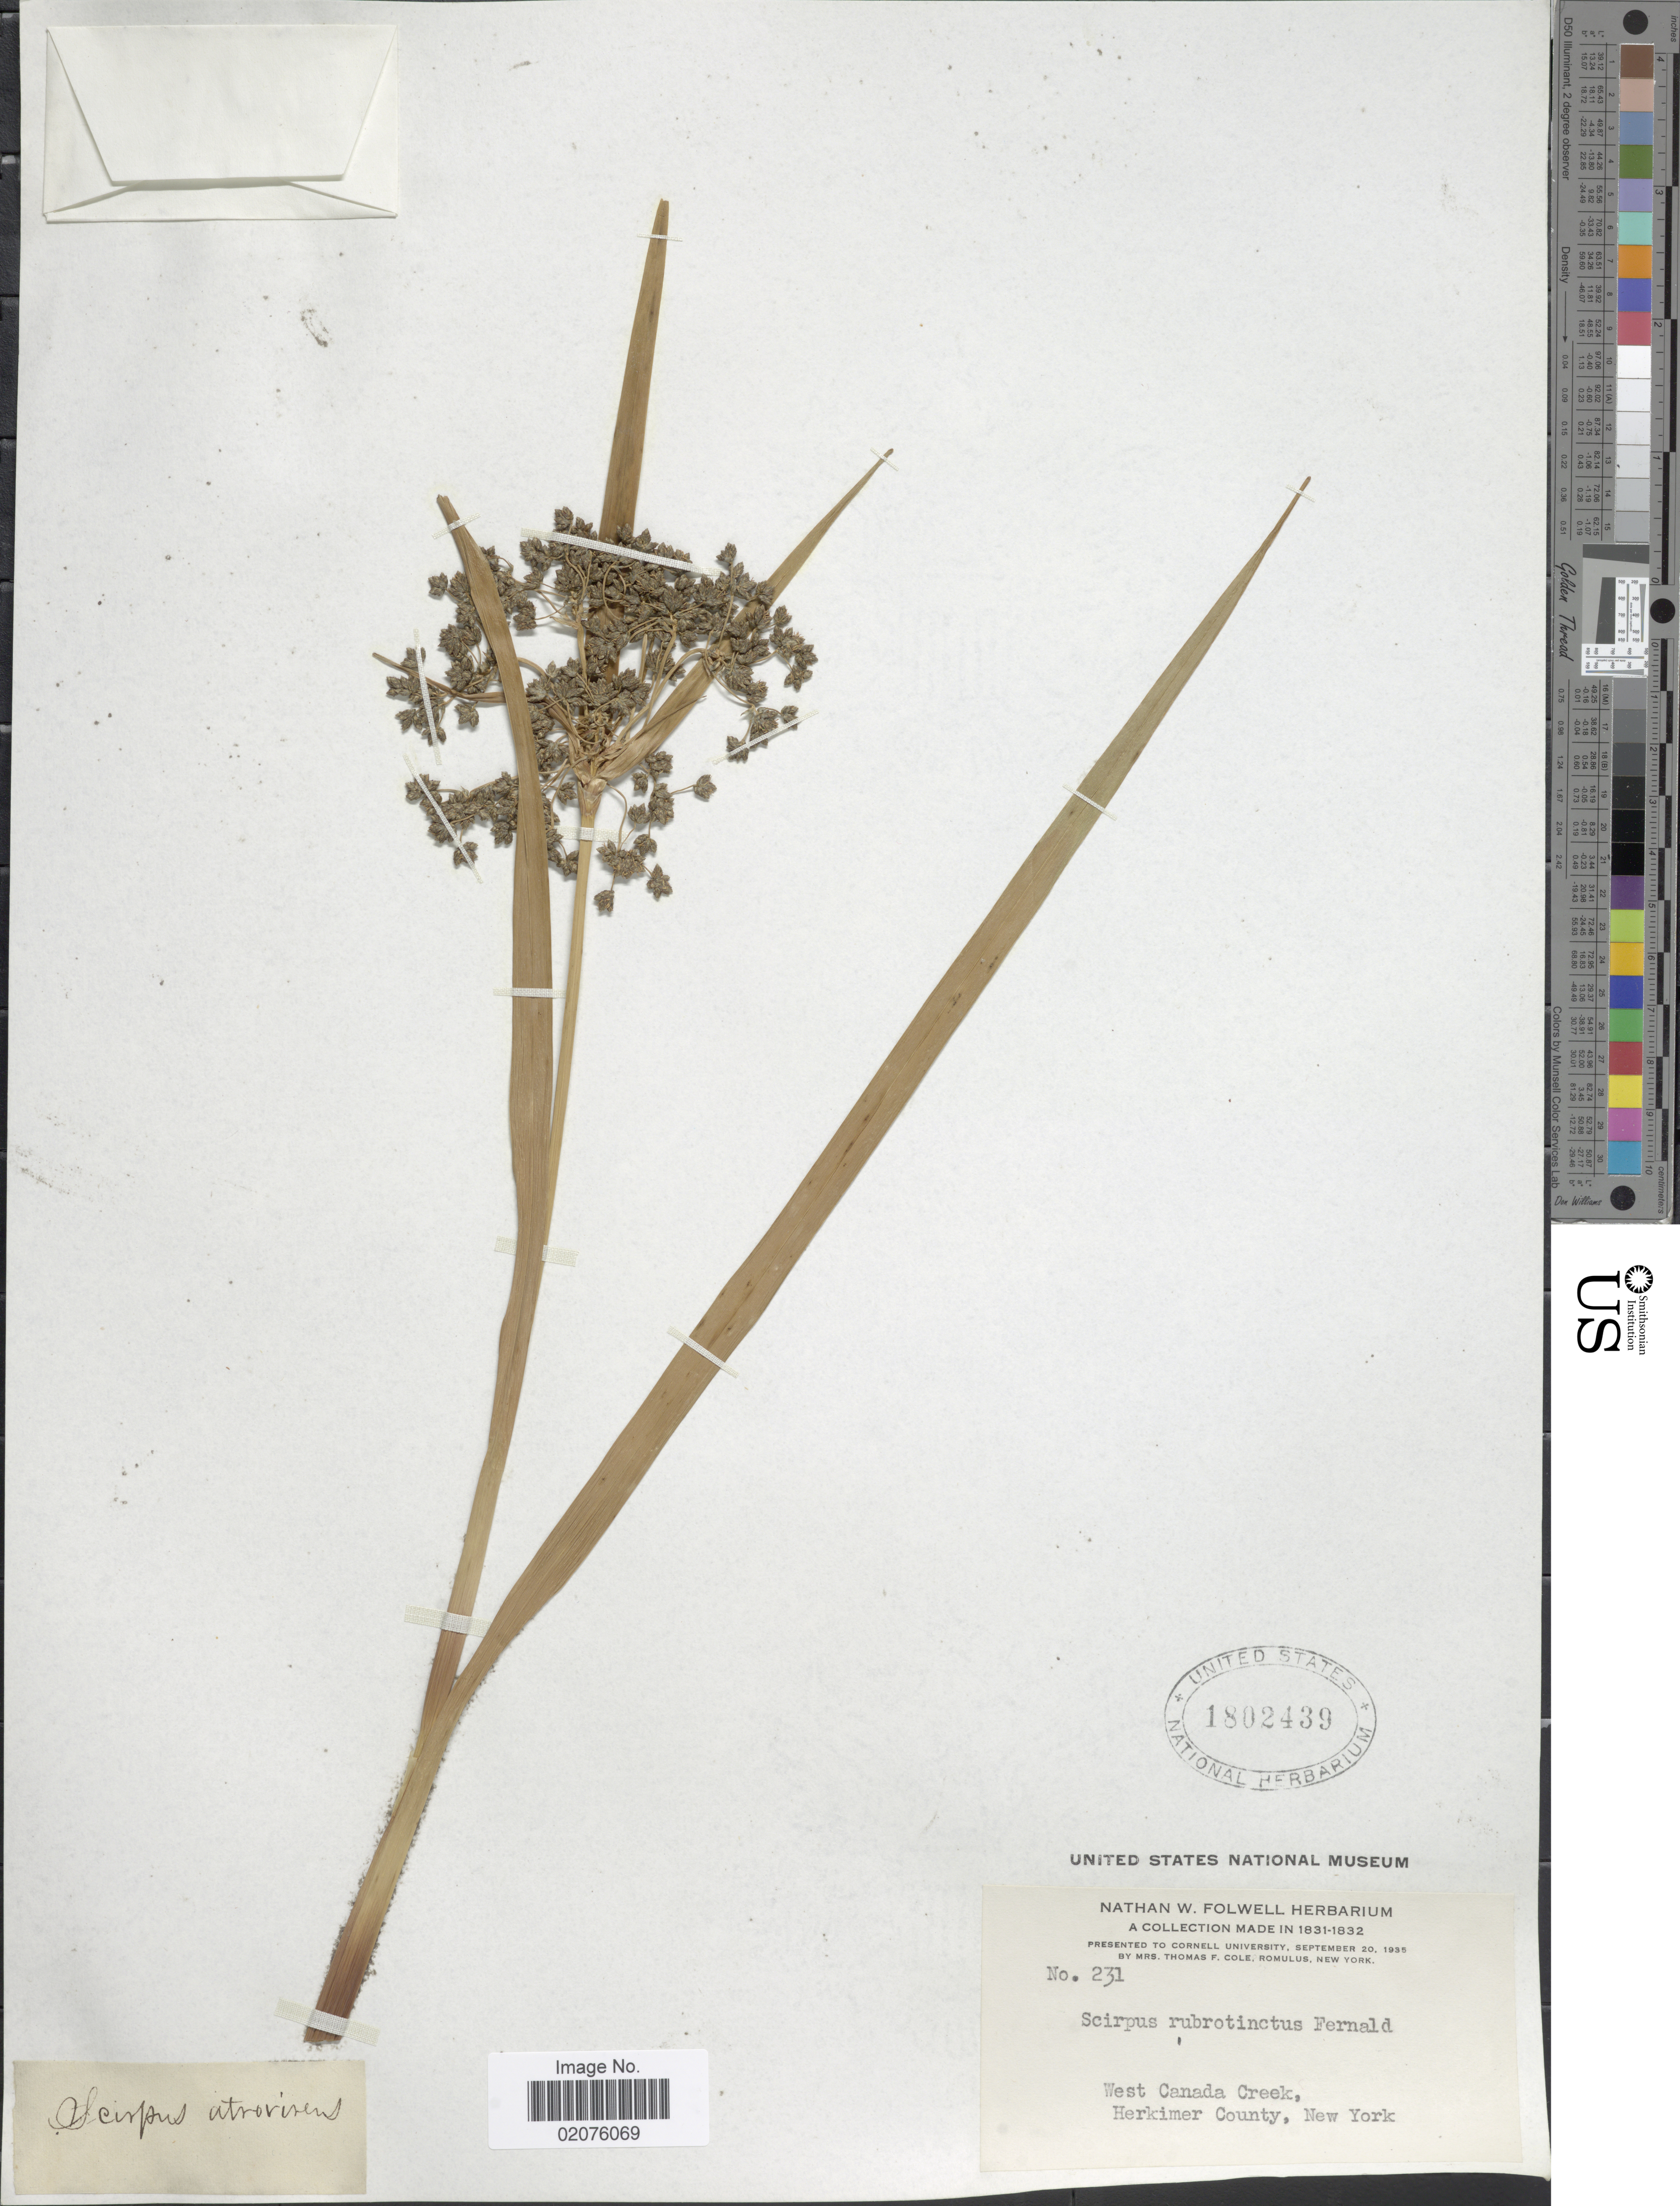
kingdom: Plantae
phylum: Tracheophyta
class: Liliopsida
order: Poales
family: Cyperaceae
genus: Scirpus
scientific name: Scirpus microcarpus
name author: J. Presl & C. Presl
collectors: N. Folwell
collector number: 231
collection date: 1831/1832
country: United States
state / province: New York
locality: West Canada Creek, Herkimer County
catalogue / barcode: US 1802439